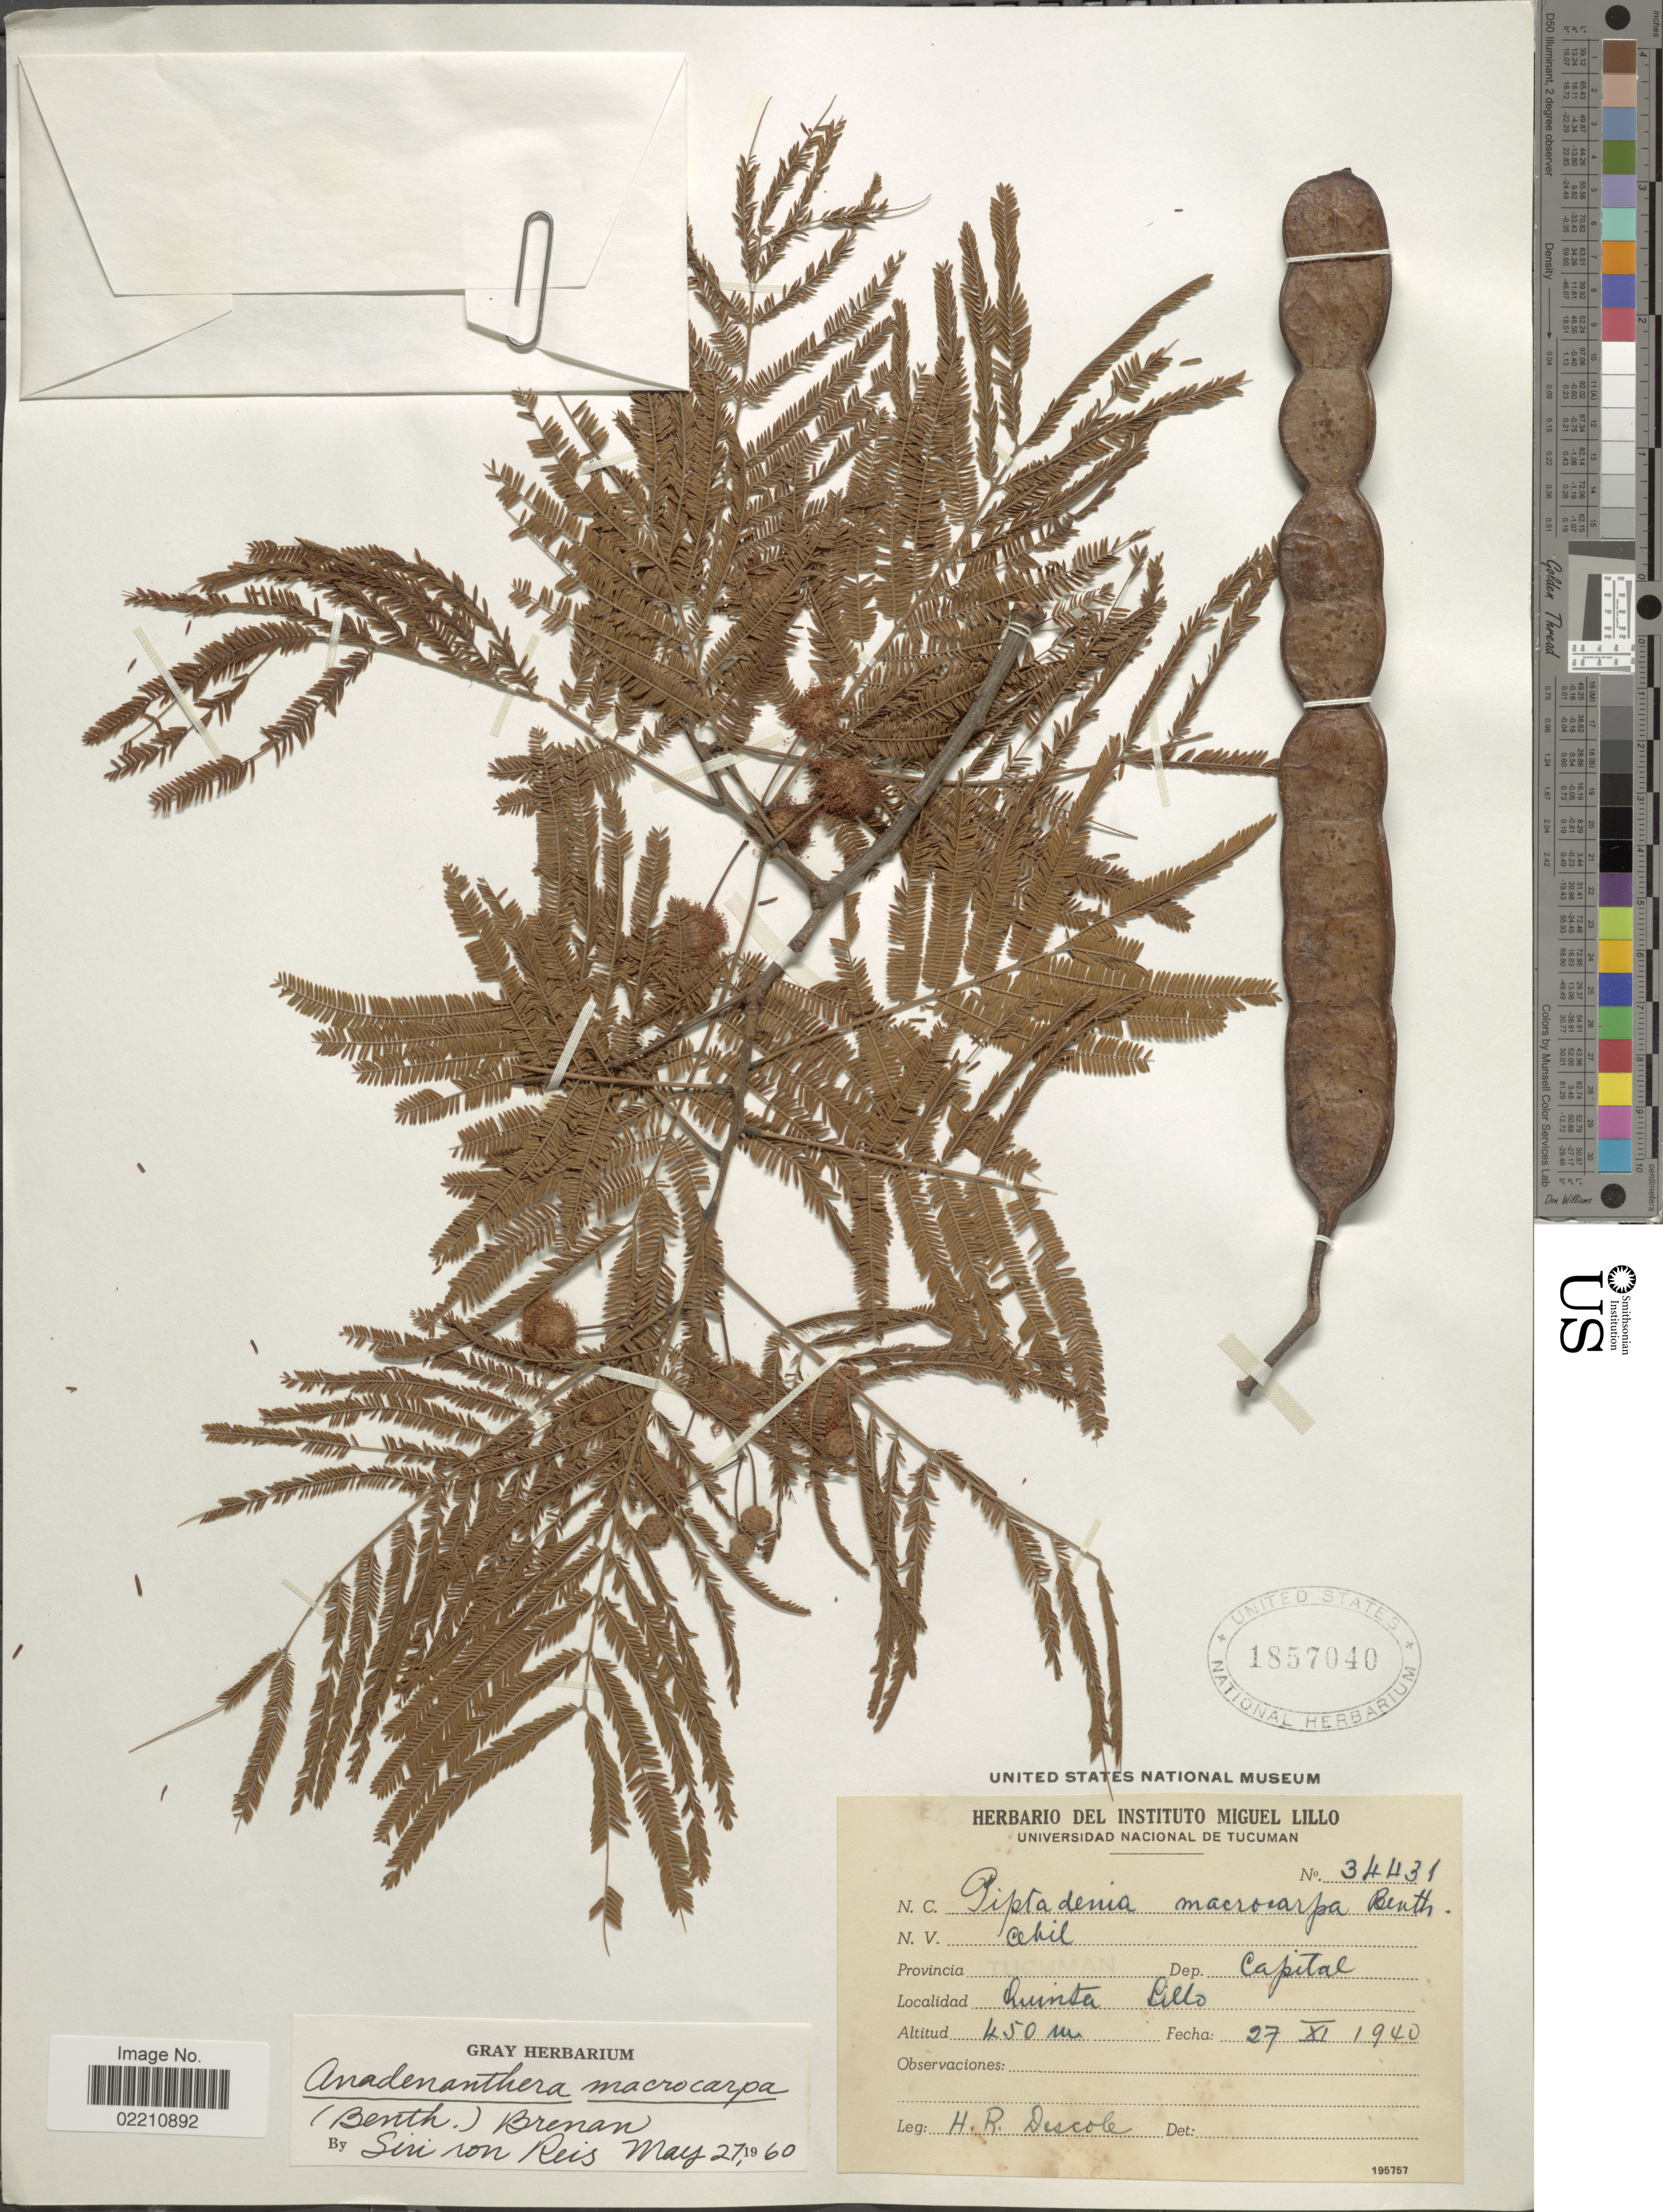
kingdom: Plantae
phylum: Tracheophyta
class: Magnoliopsida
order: Fabales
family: Fabaceae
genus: Anadenanthera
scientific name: Anadenanthera macrocarpa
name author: (Benth.) Brenan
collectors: H. R. Descole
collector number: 34431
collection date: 1940-11-27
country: Argentina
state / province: Tucuman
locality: Dep. Capital. Quinta Lillo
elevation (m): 450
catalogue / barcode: US 1857040